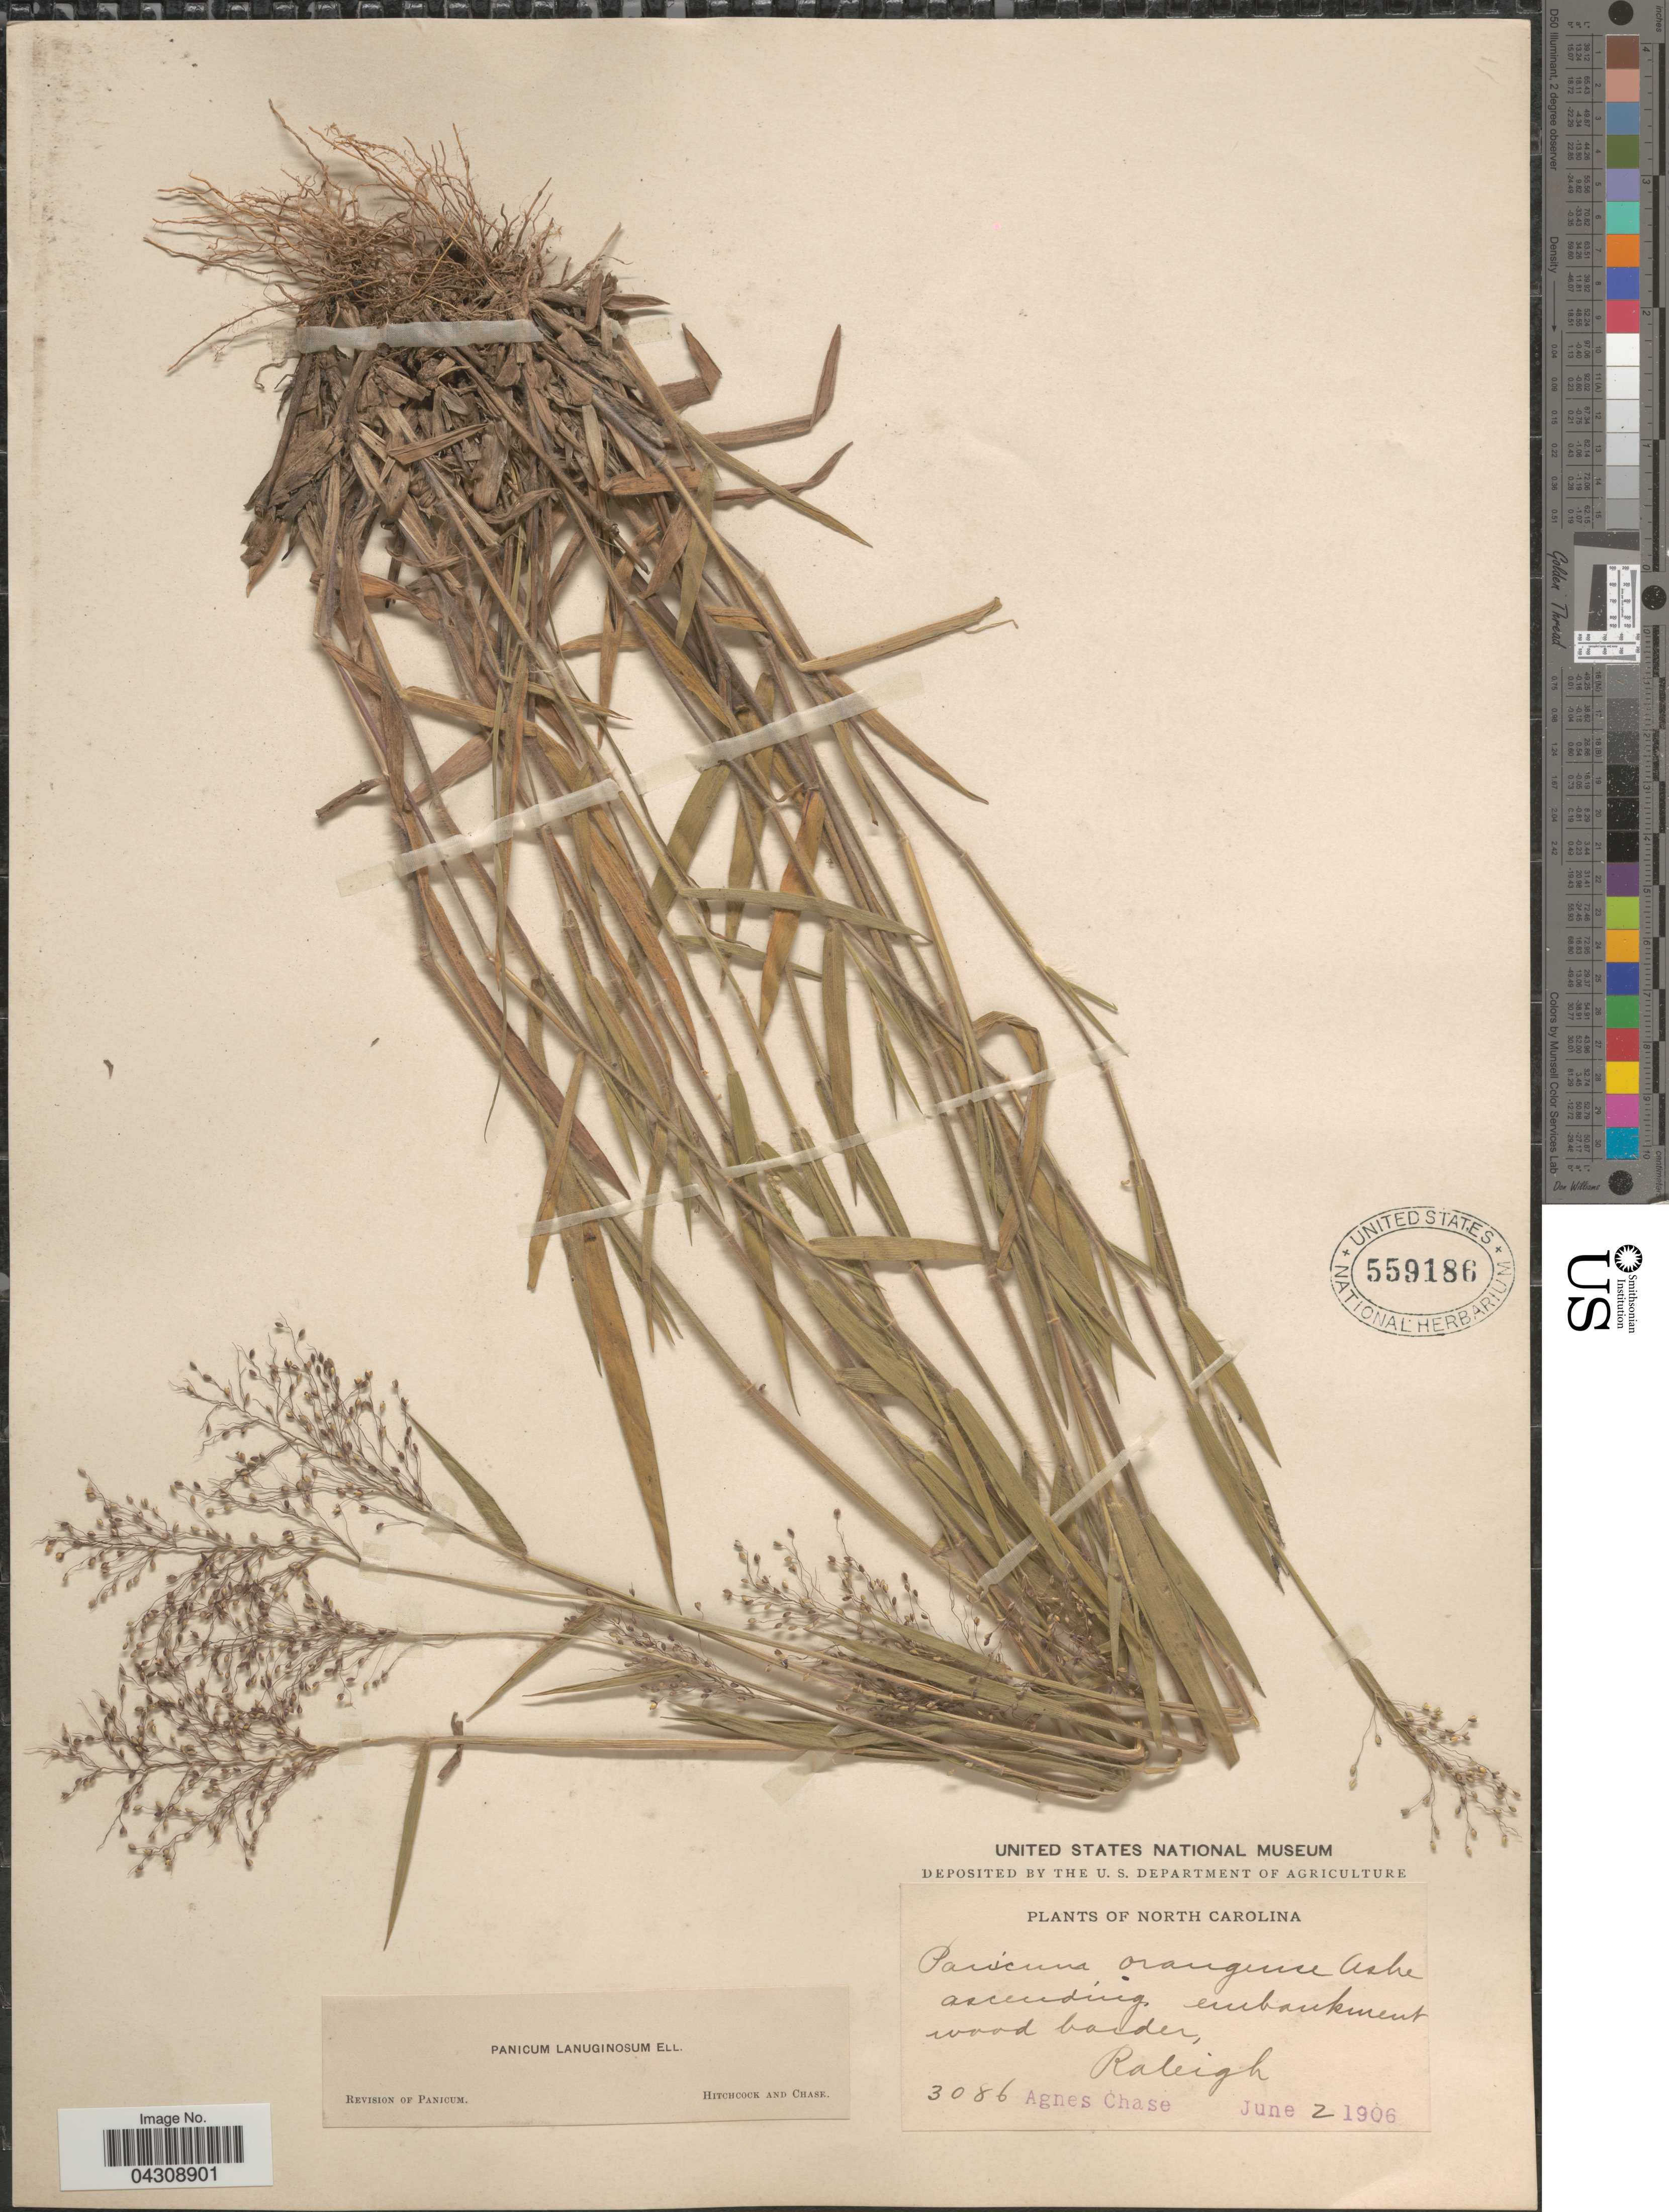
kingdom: Plantae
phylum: Tracheophyta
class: Liliopsida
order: Poales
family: Poaceae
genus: Dichanthelium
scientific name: Dichanthelium acuminatum var. acuminatum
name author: (Sw.) Gould & C.A. Clark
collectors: A. Chase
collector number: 3086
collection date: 1906-06-02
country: United States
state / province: North Carolina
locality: Embankment wood border, Raleigh.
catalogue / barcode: US 559186